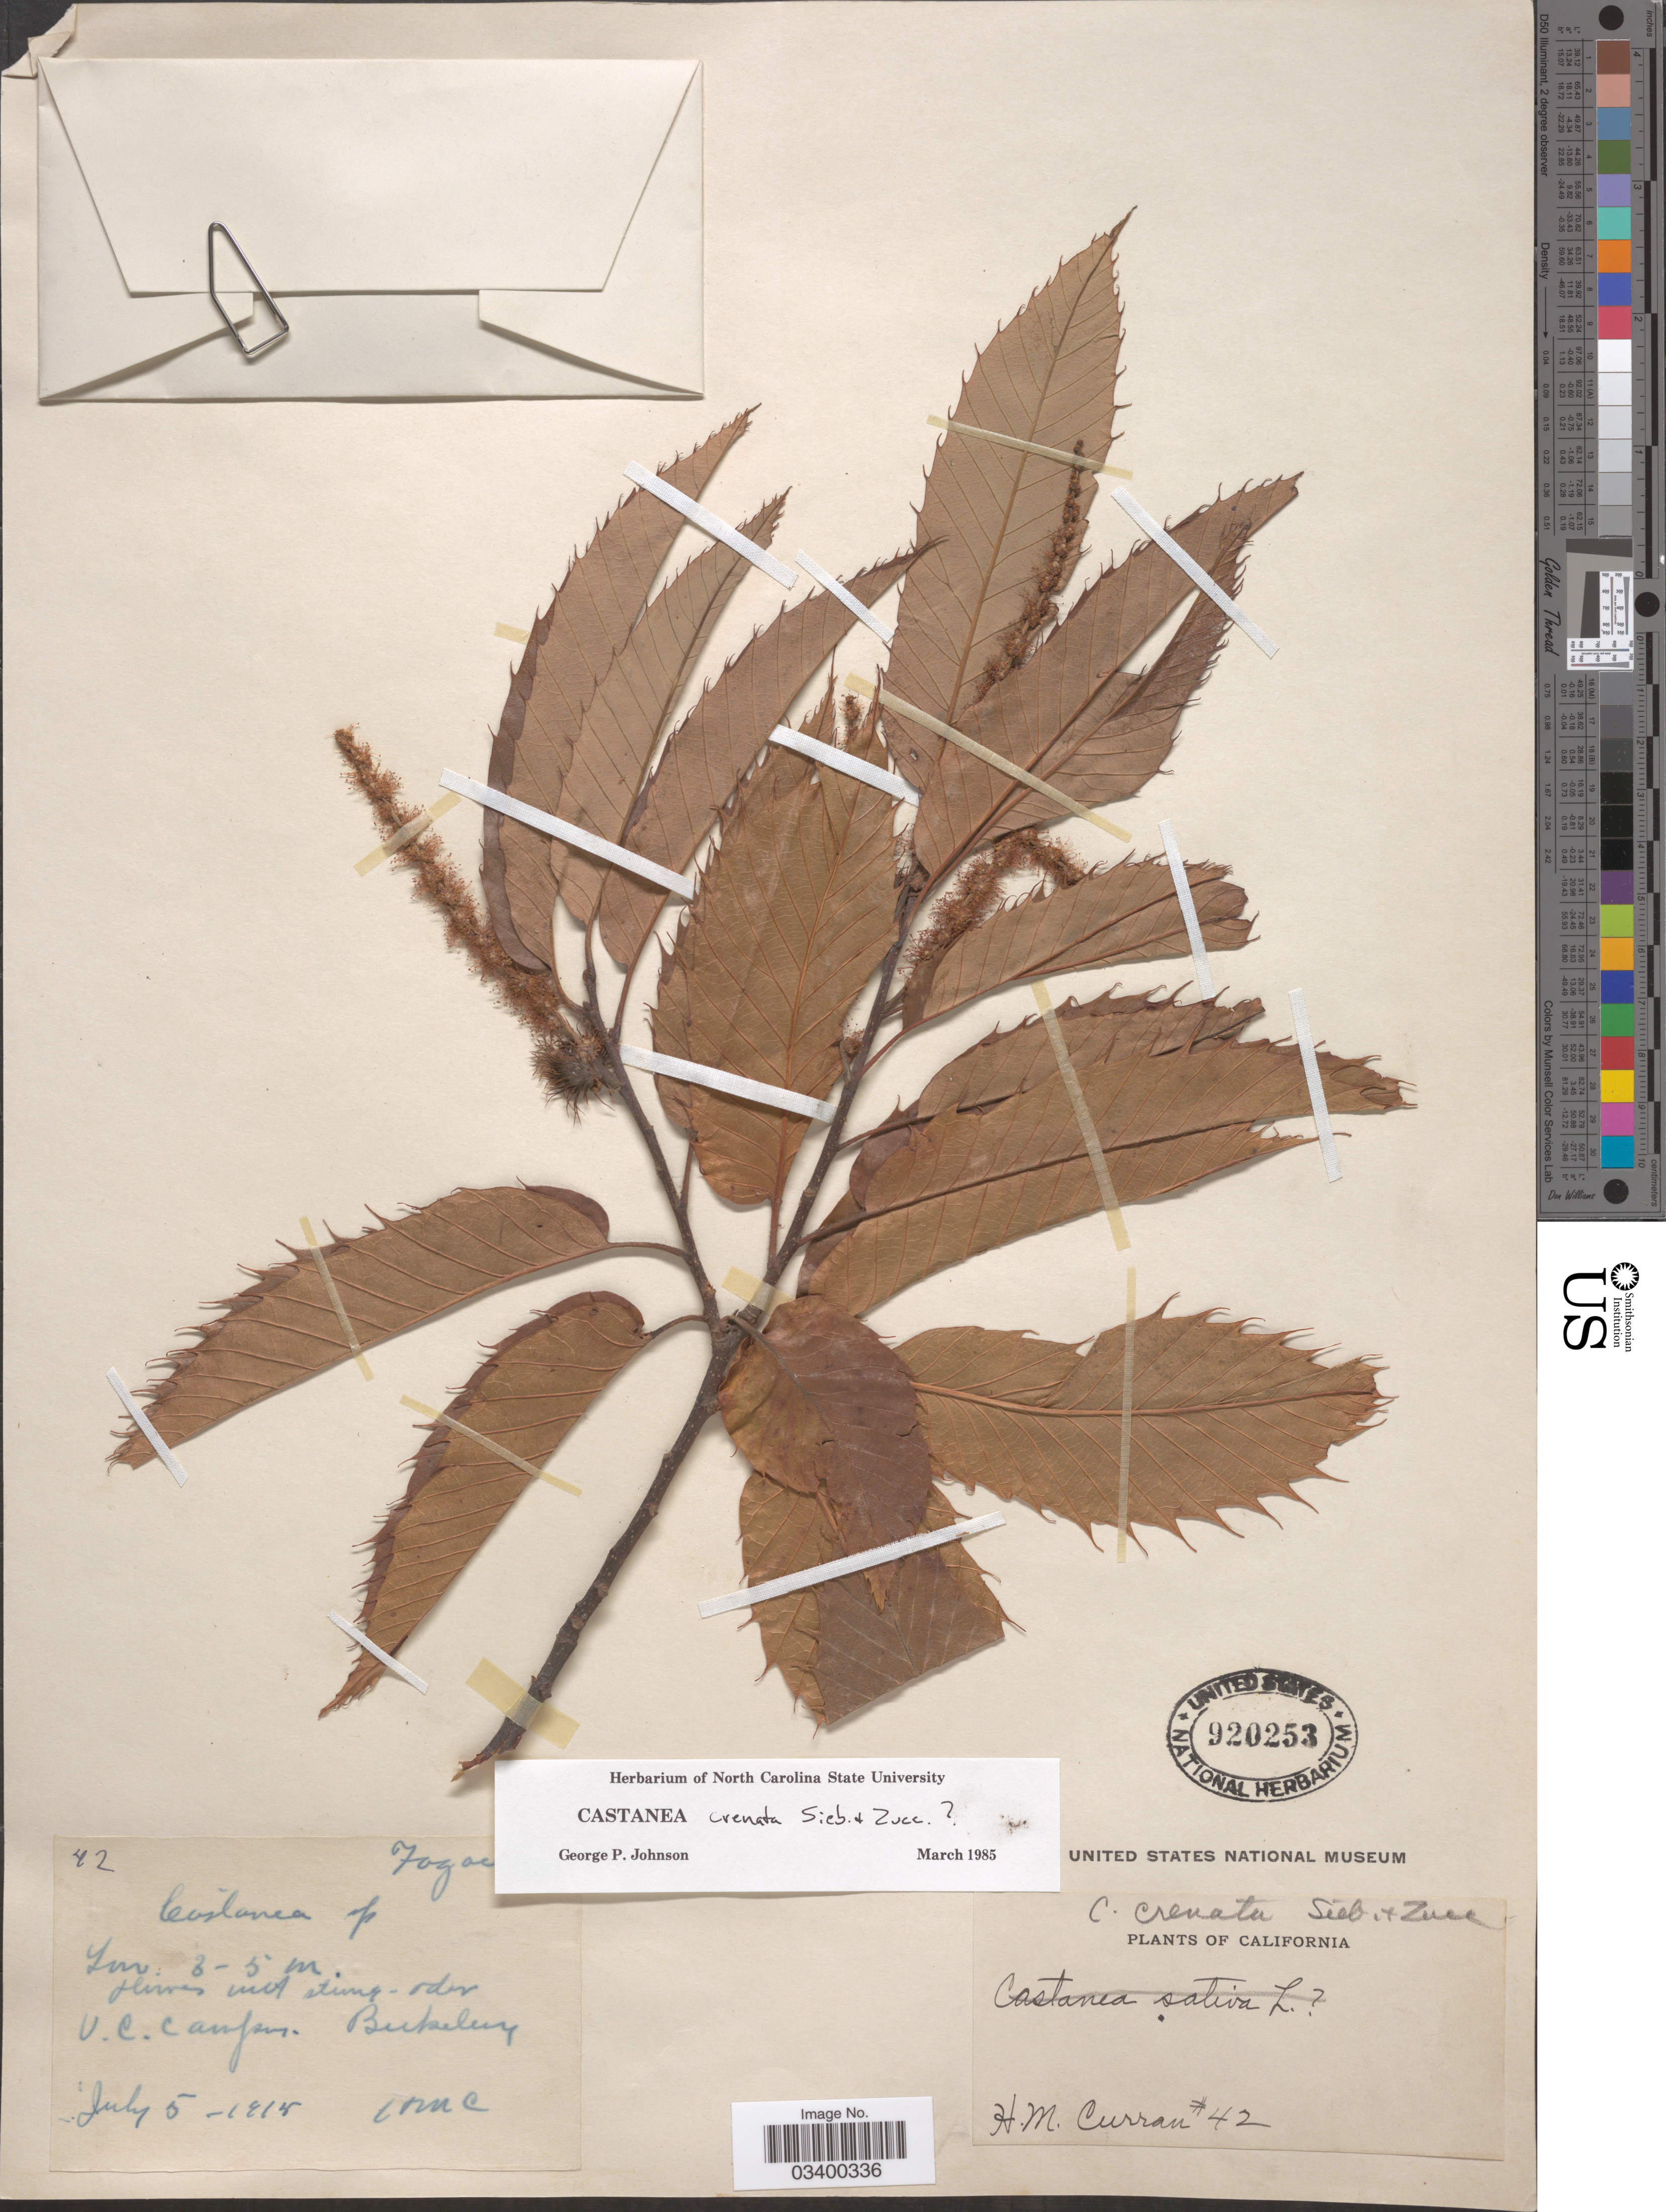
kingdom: Plantae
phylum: Tracheophyta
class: Magnoliopsida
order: Fagales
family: Fagaceae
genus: Castanea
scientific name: Castanea crenata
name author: Siebold & Zucc.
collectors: H. M. Curran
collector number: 42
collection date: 1914-07-05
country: United States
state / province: California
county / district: Alameda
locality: U. C. Campus. Berkeley.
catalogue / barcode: US 920253